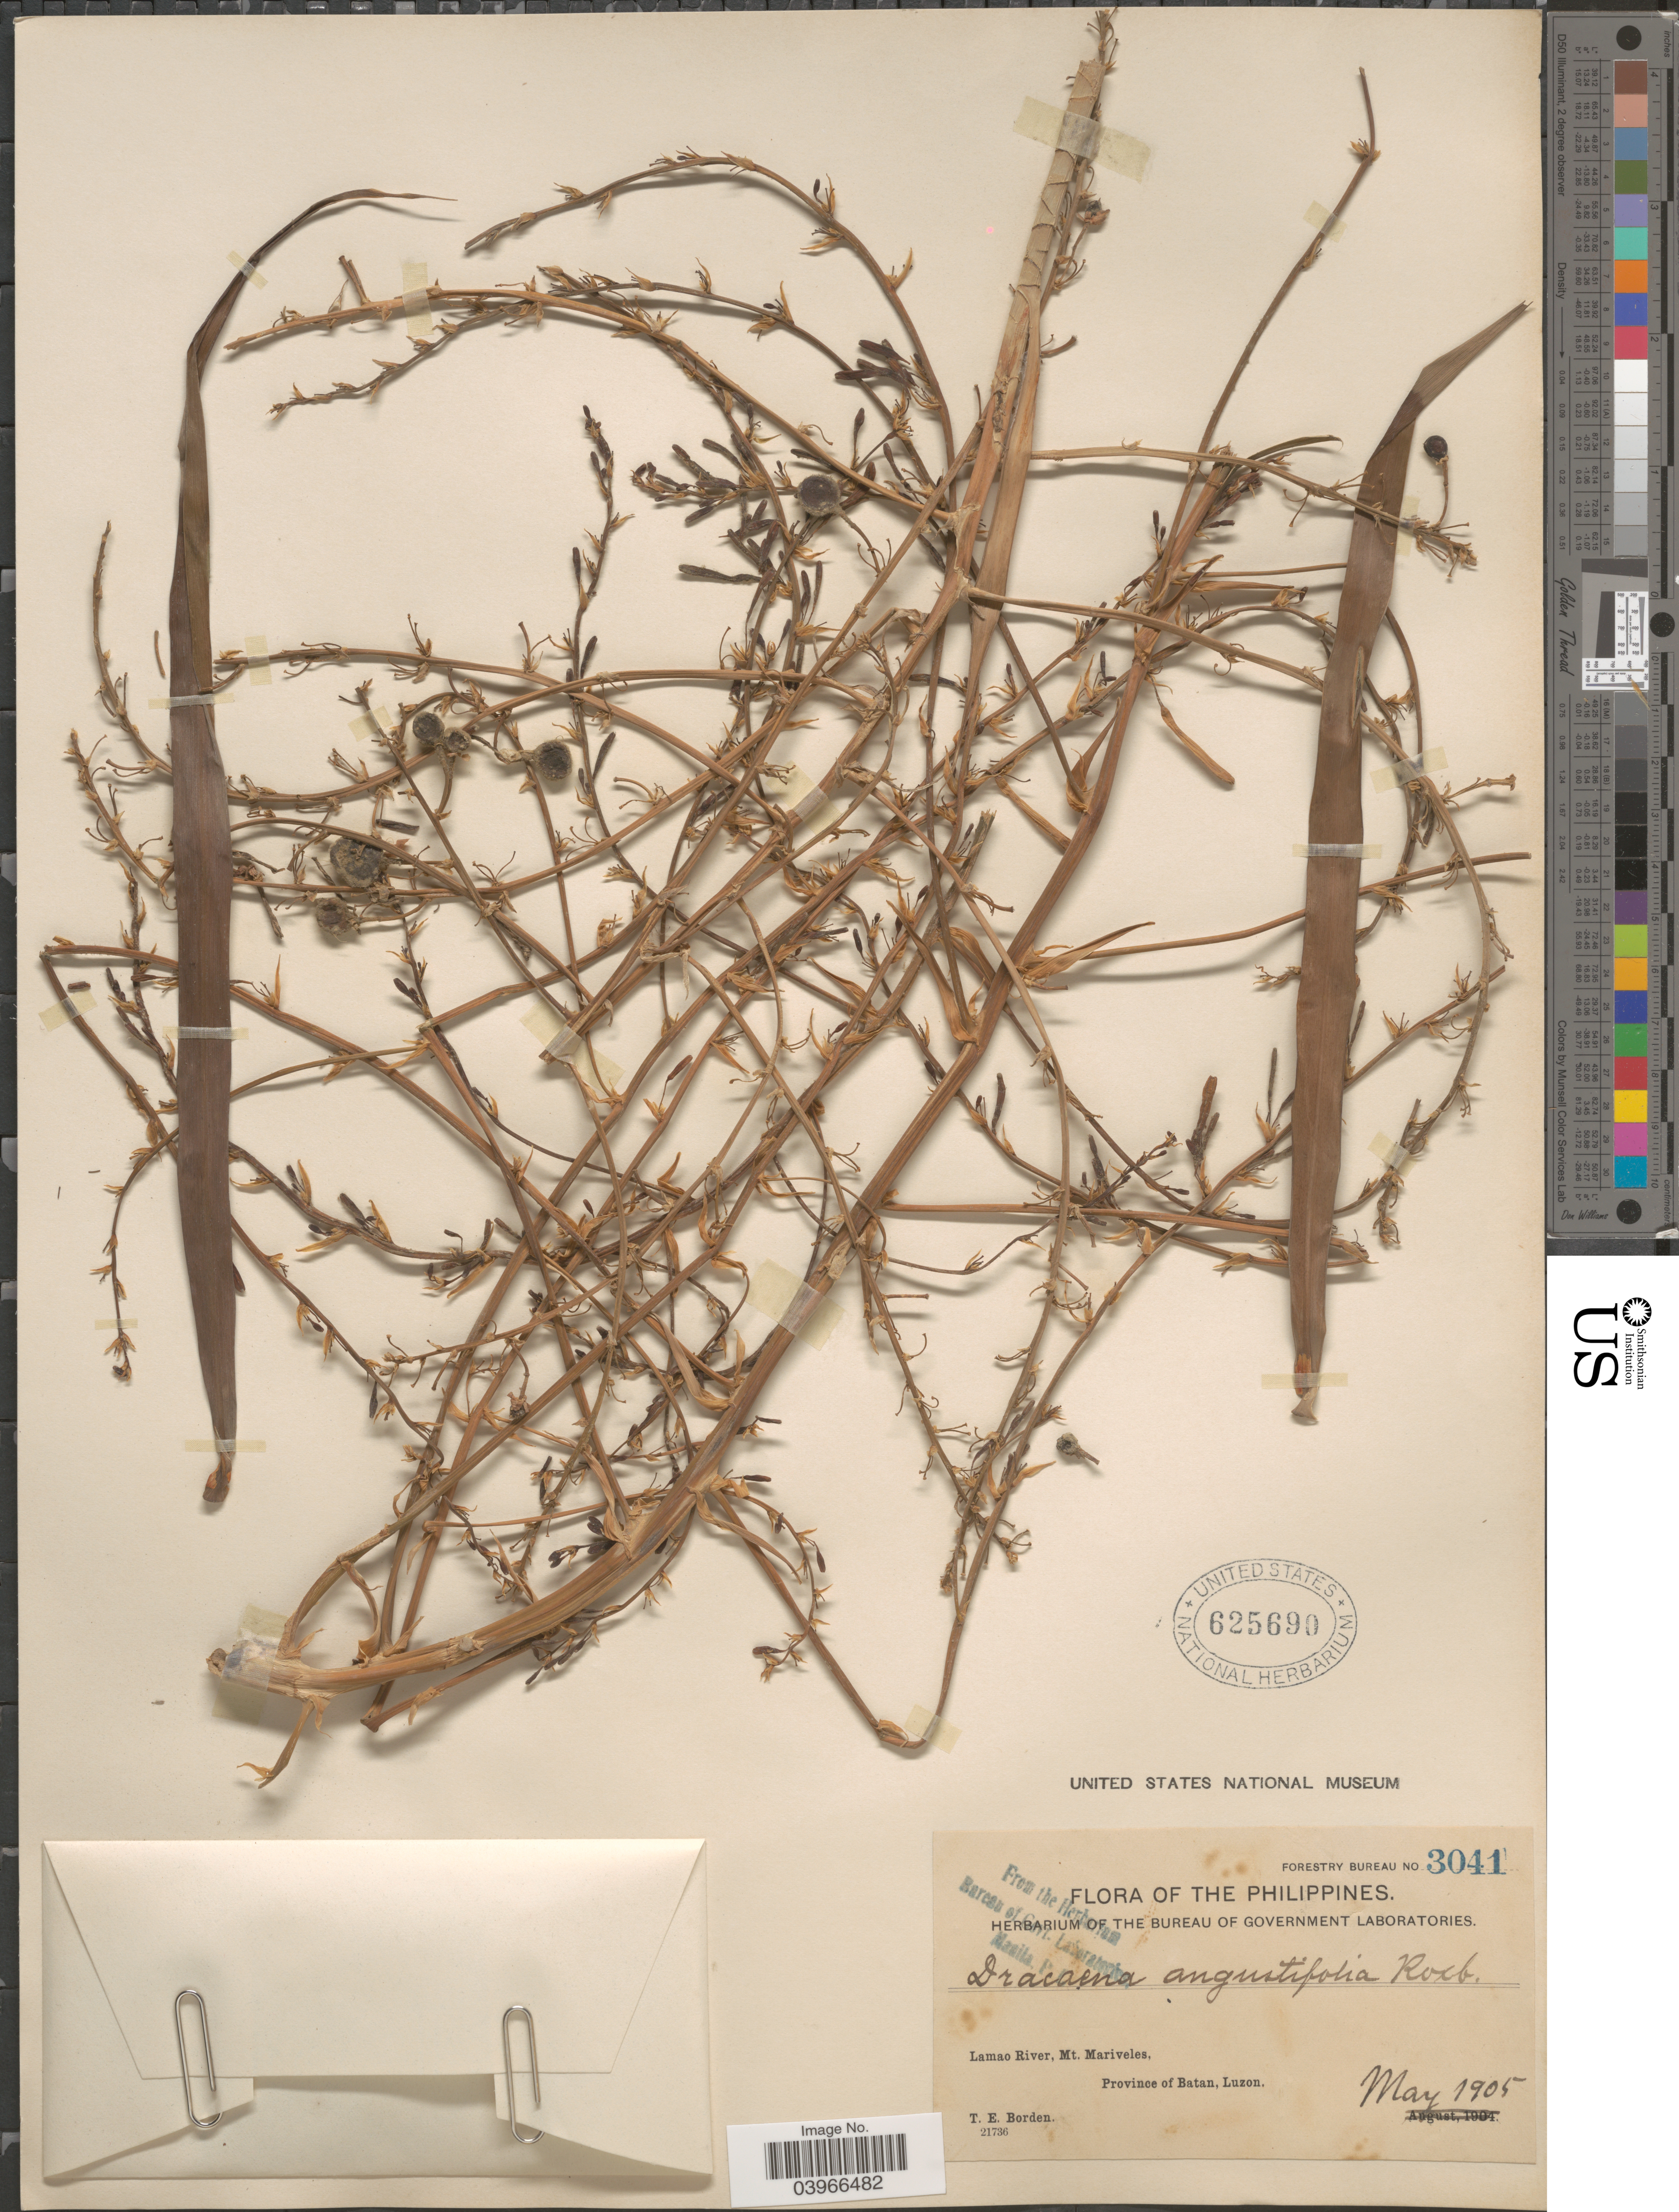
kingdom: Plantae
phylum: Tracheophyta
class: Liliopsida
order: Asparagales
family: Asparagaceae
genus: Dracaena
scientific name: Dracaena angustifolia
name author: (Medik.) Roxb.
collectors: T. E. Borden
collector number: Forestry Bureau 3041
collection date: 1905-05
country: Philippines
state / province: Cagayan Valley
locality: Lamao River, Mt. Mariveles, Province of Batan, Luzon.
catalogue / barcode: US 625690